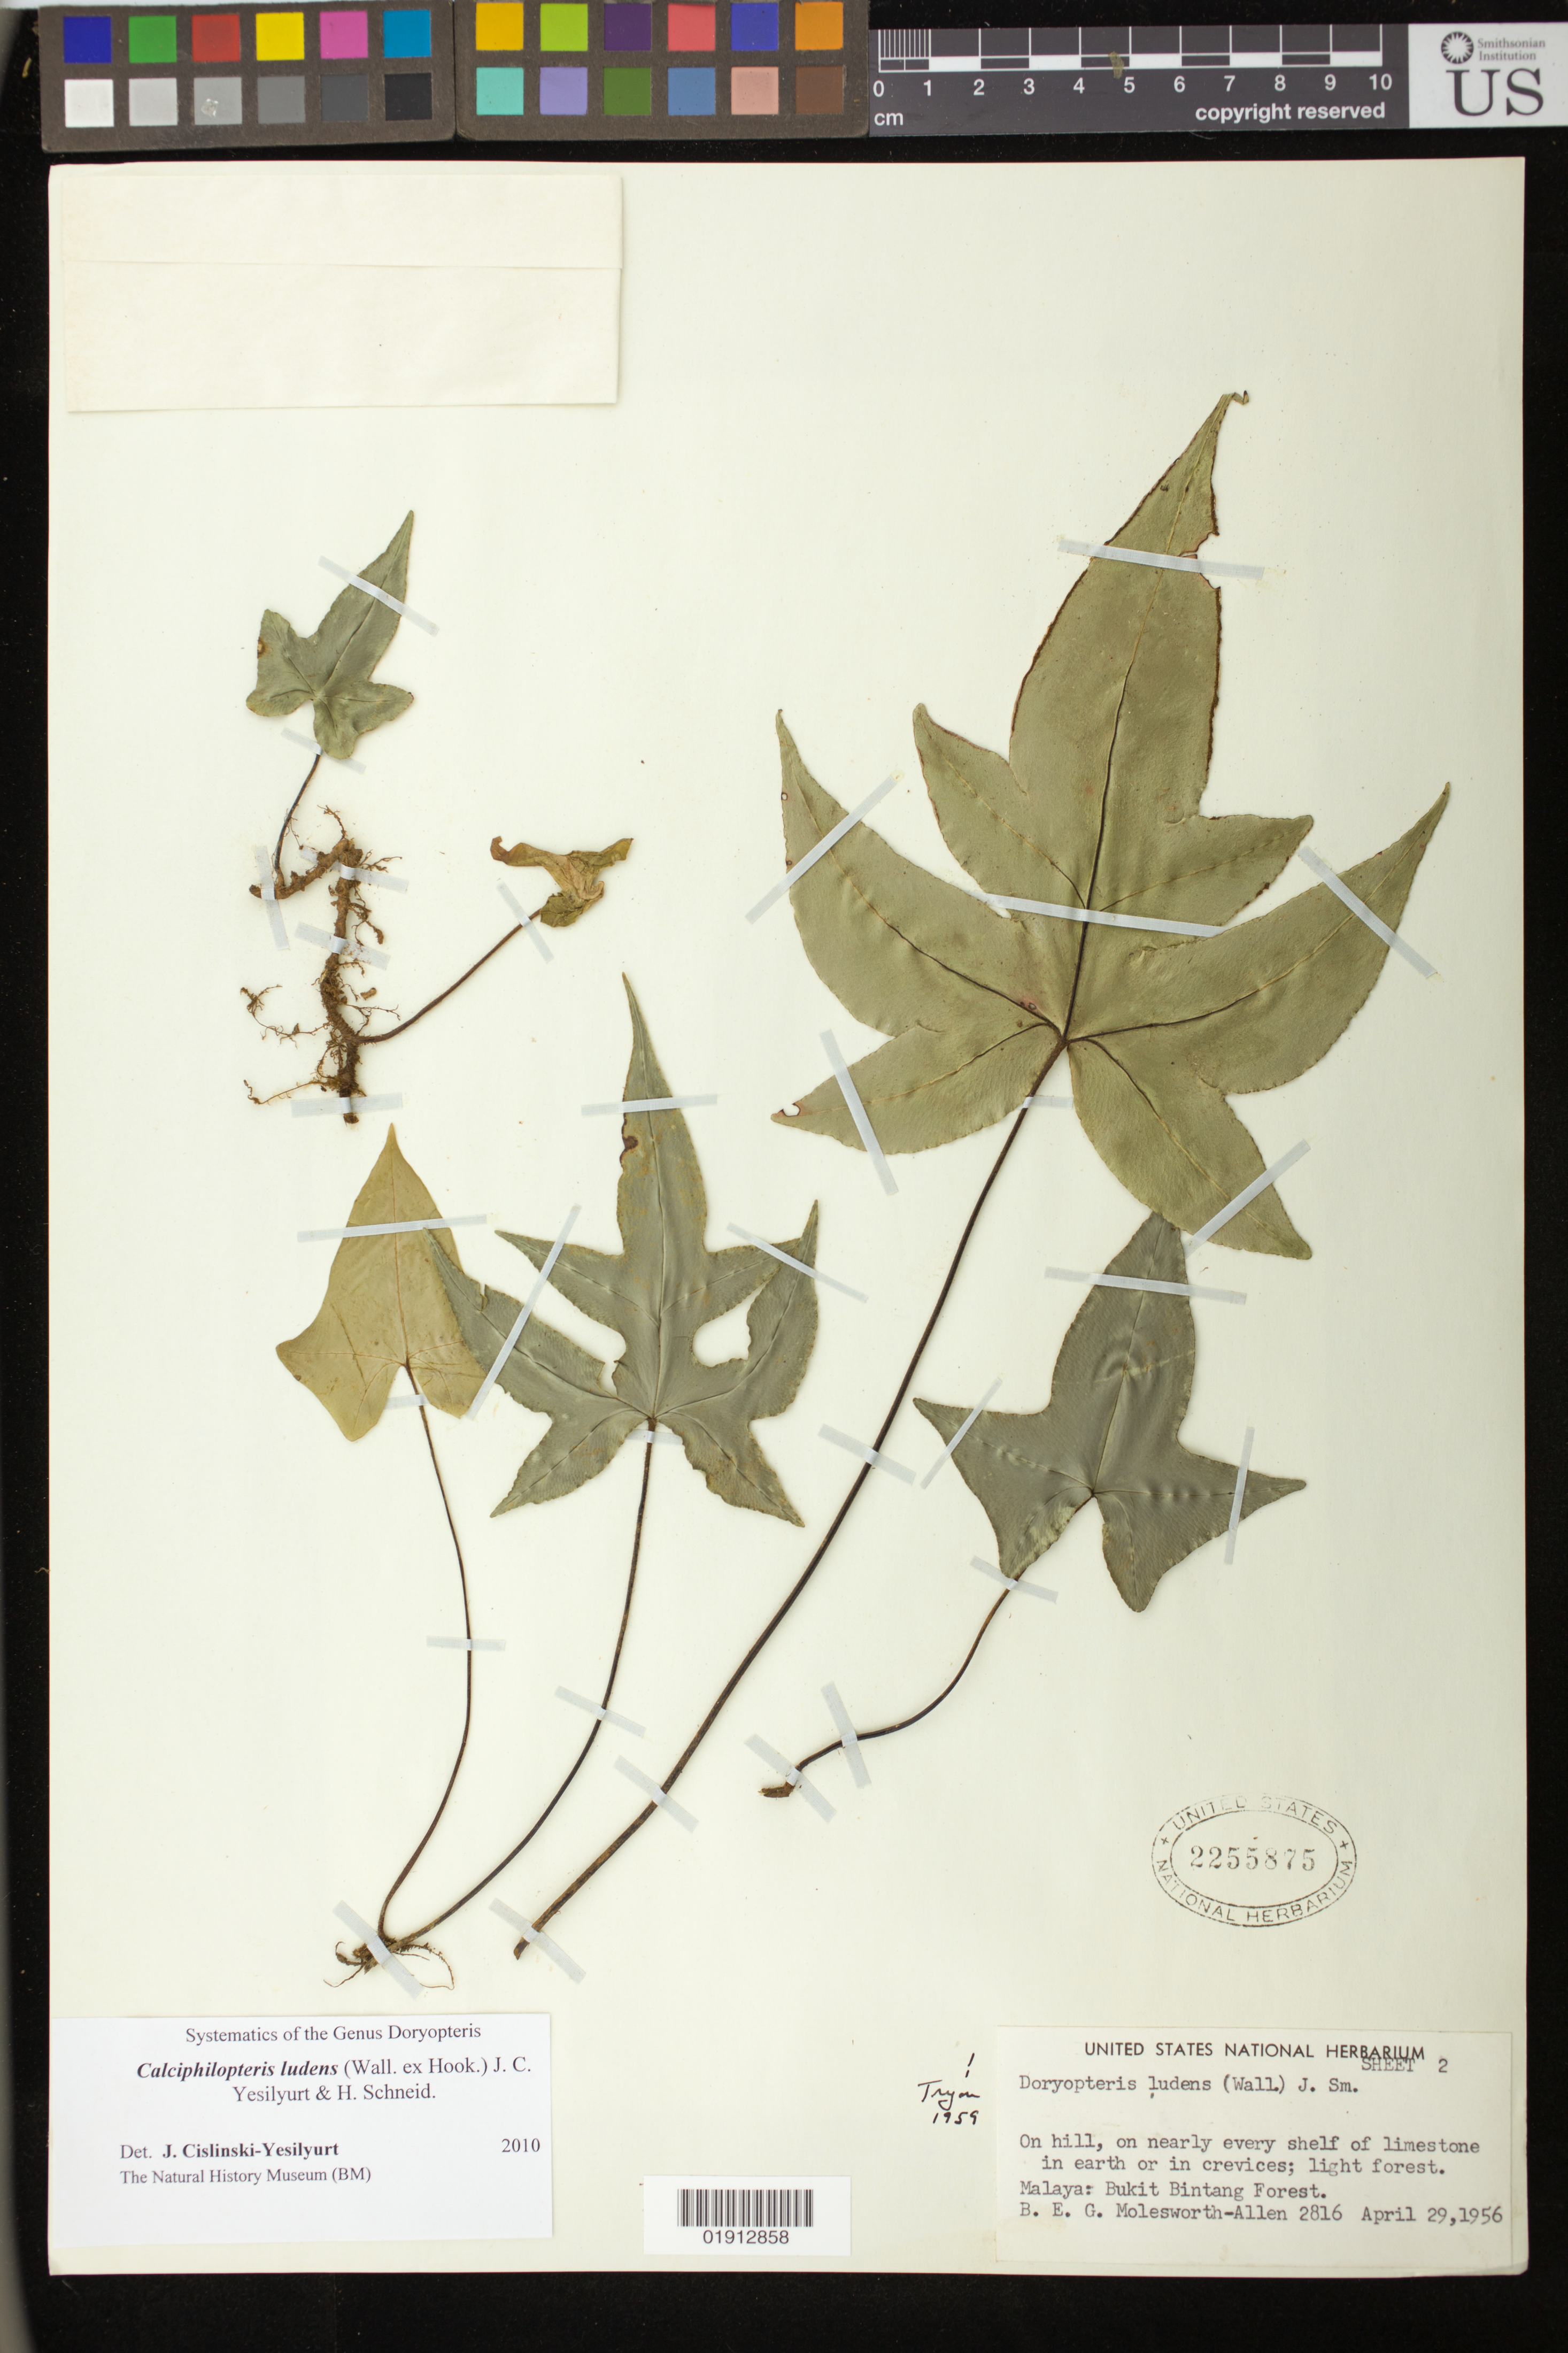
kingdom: Plantae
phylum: Tracheophyta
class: Polypodiopsida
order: Polypodiales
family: Pteridaceae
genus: Calciphilopteris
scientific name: Calciphilopteris ludens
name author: (Wall. ex Hook.) Yesilyurt & H. Schneid.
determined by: Yesilyurt, J. C.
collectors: B. E. G. Molesworth-Allen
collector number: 2816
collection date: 1956-04-29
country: Malaysia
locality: Malaya: Bukit Bintang Forest.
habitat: On hill, on nearly every shelf of limestone in earth or in crevices; light forest.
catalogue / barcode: US 2255875